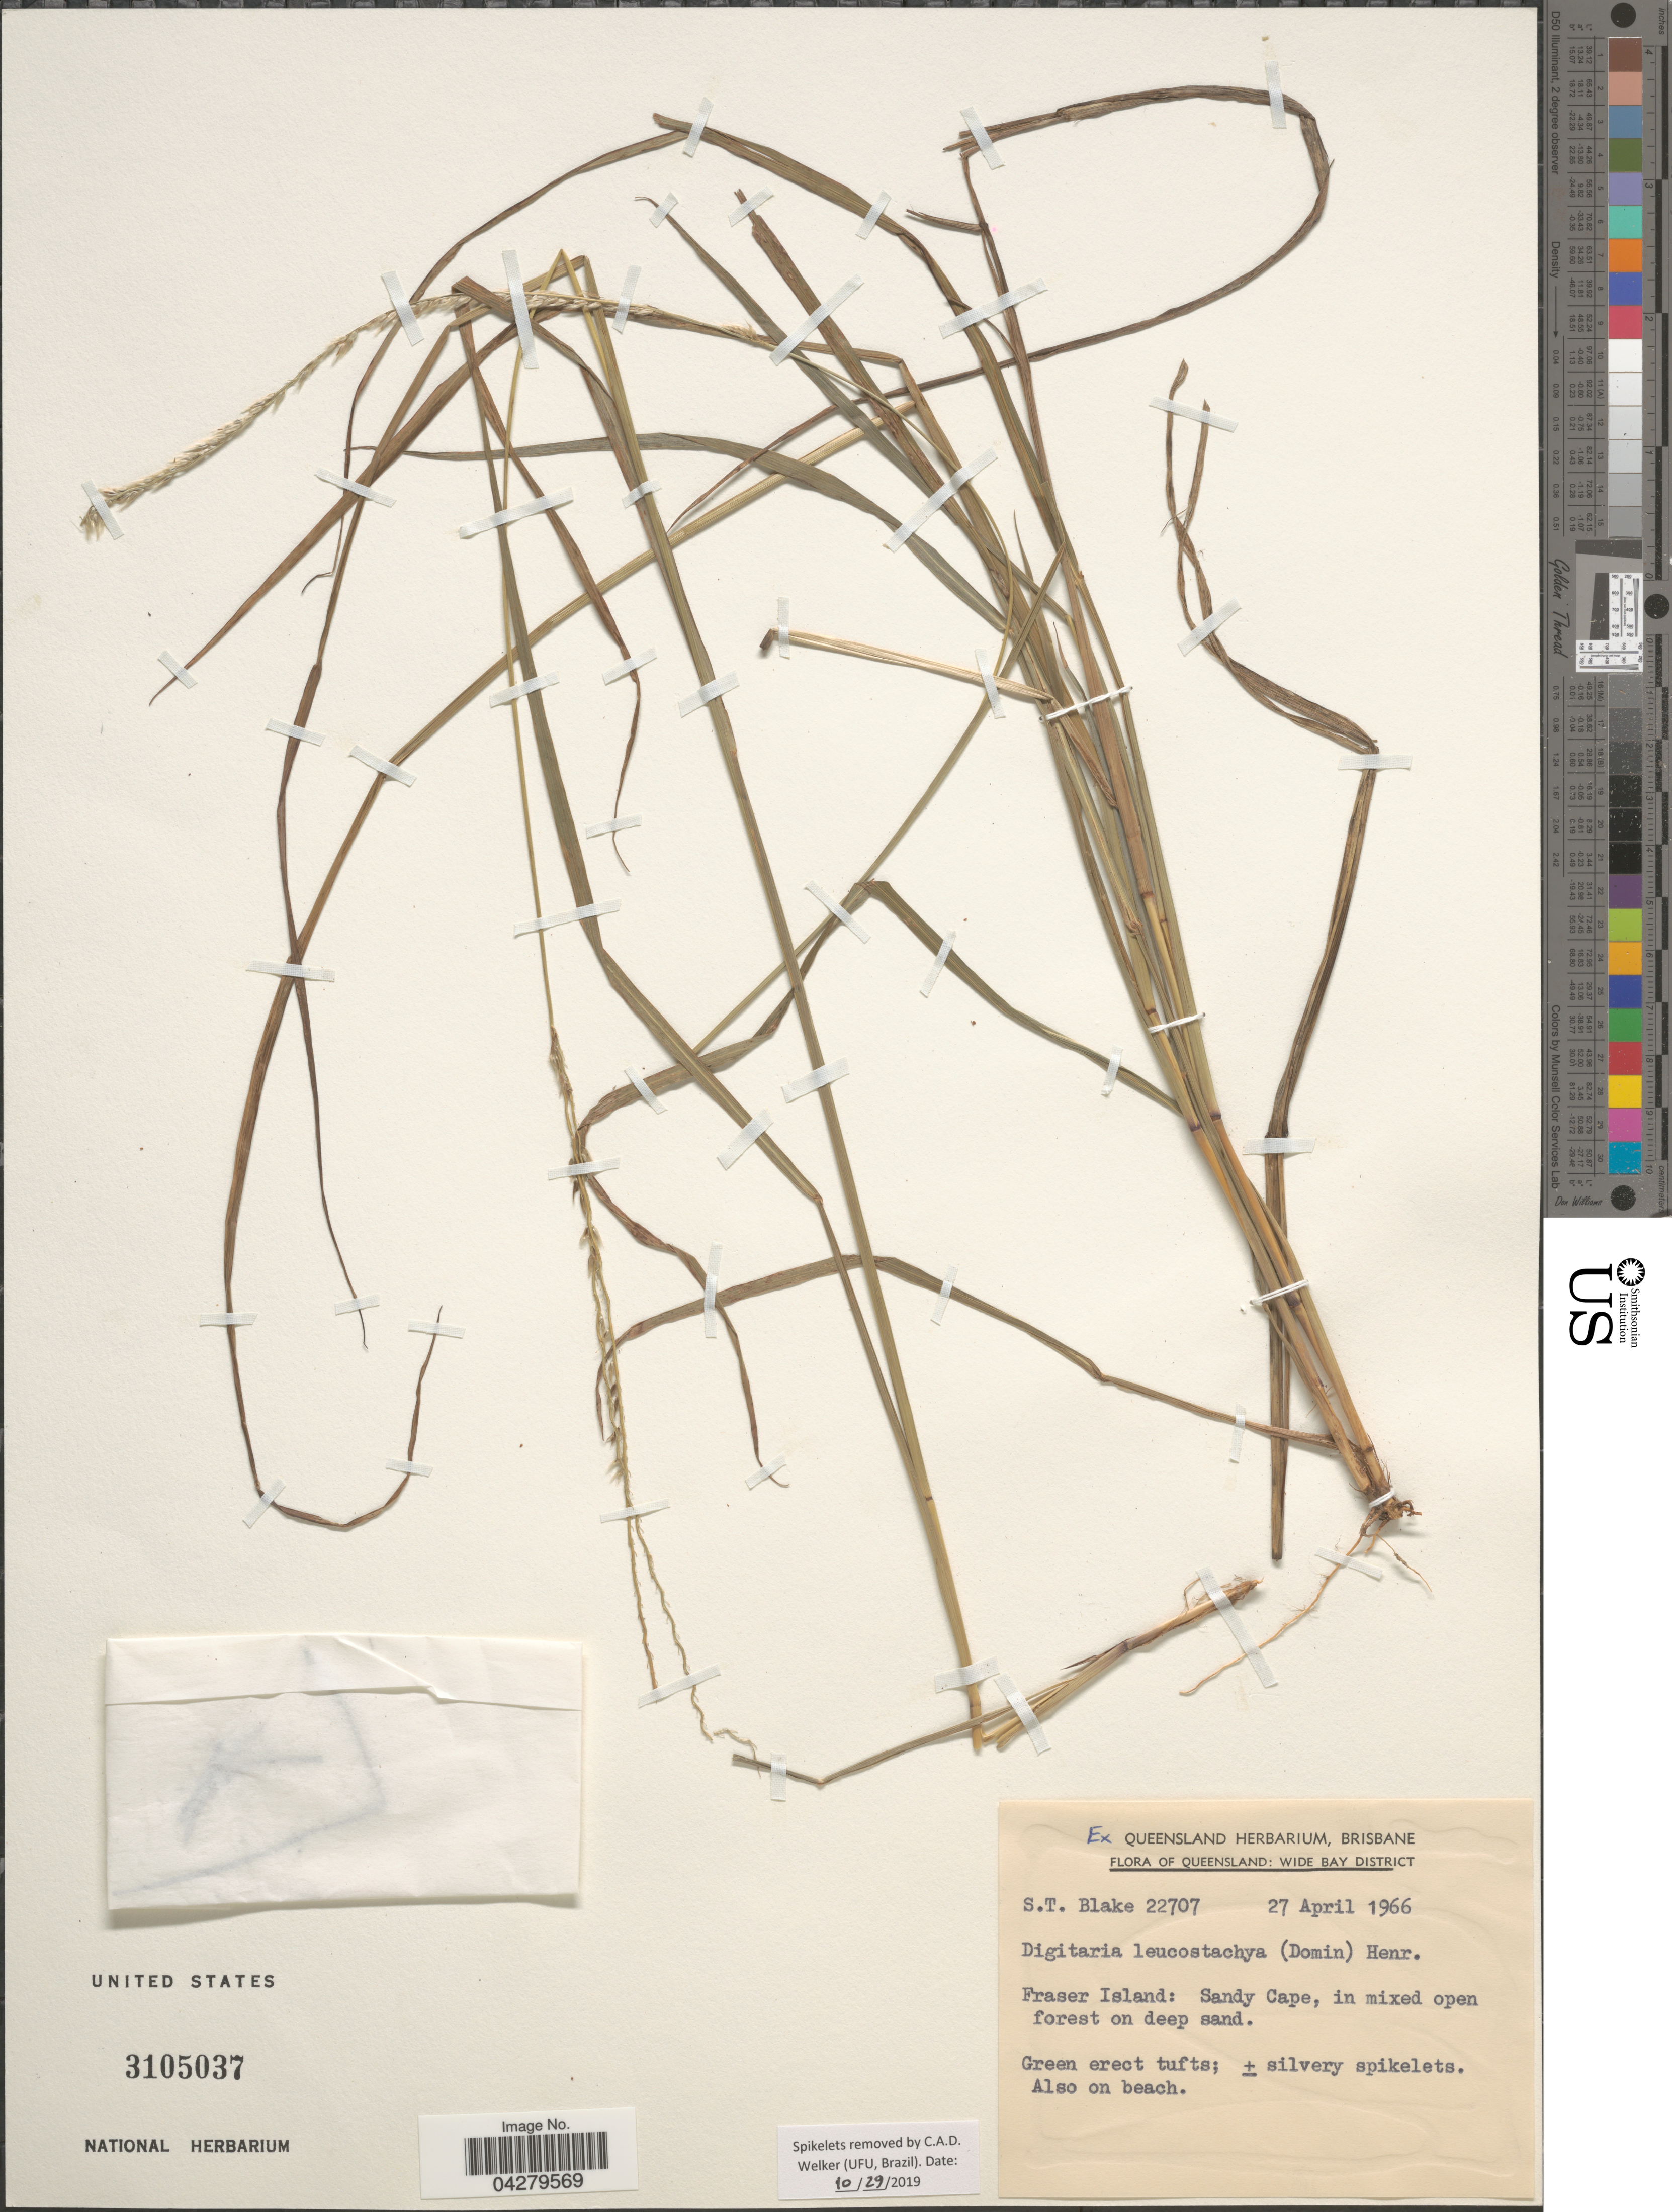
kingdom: Plantae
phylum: Tracheophyta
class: Liliopsida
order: Poales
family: Poaceae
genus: Digitaria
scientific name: Digitaria leucostachya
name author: (Domin) Henr.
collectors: S. T. Blake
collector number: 22707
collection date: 1966-04-27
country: Australia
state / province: Queensland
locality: Wide Bay District. Fraser Island: Sandy Cape.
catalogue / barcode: US 3105037